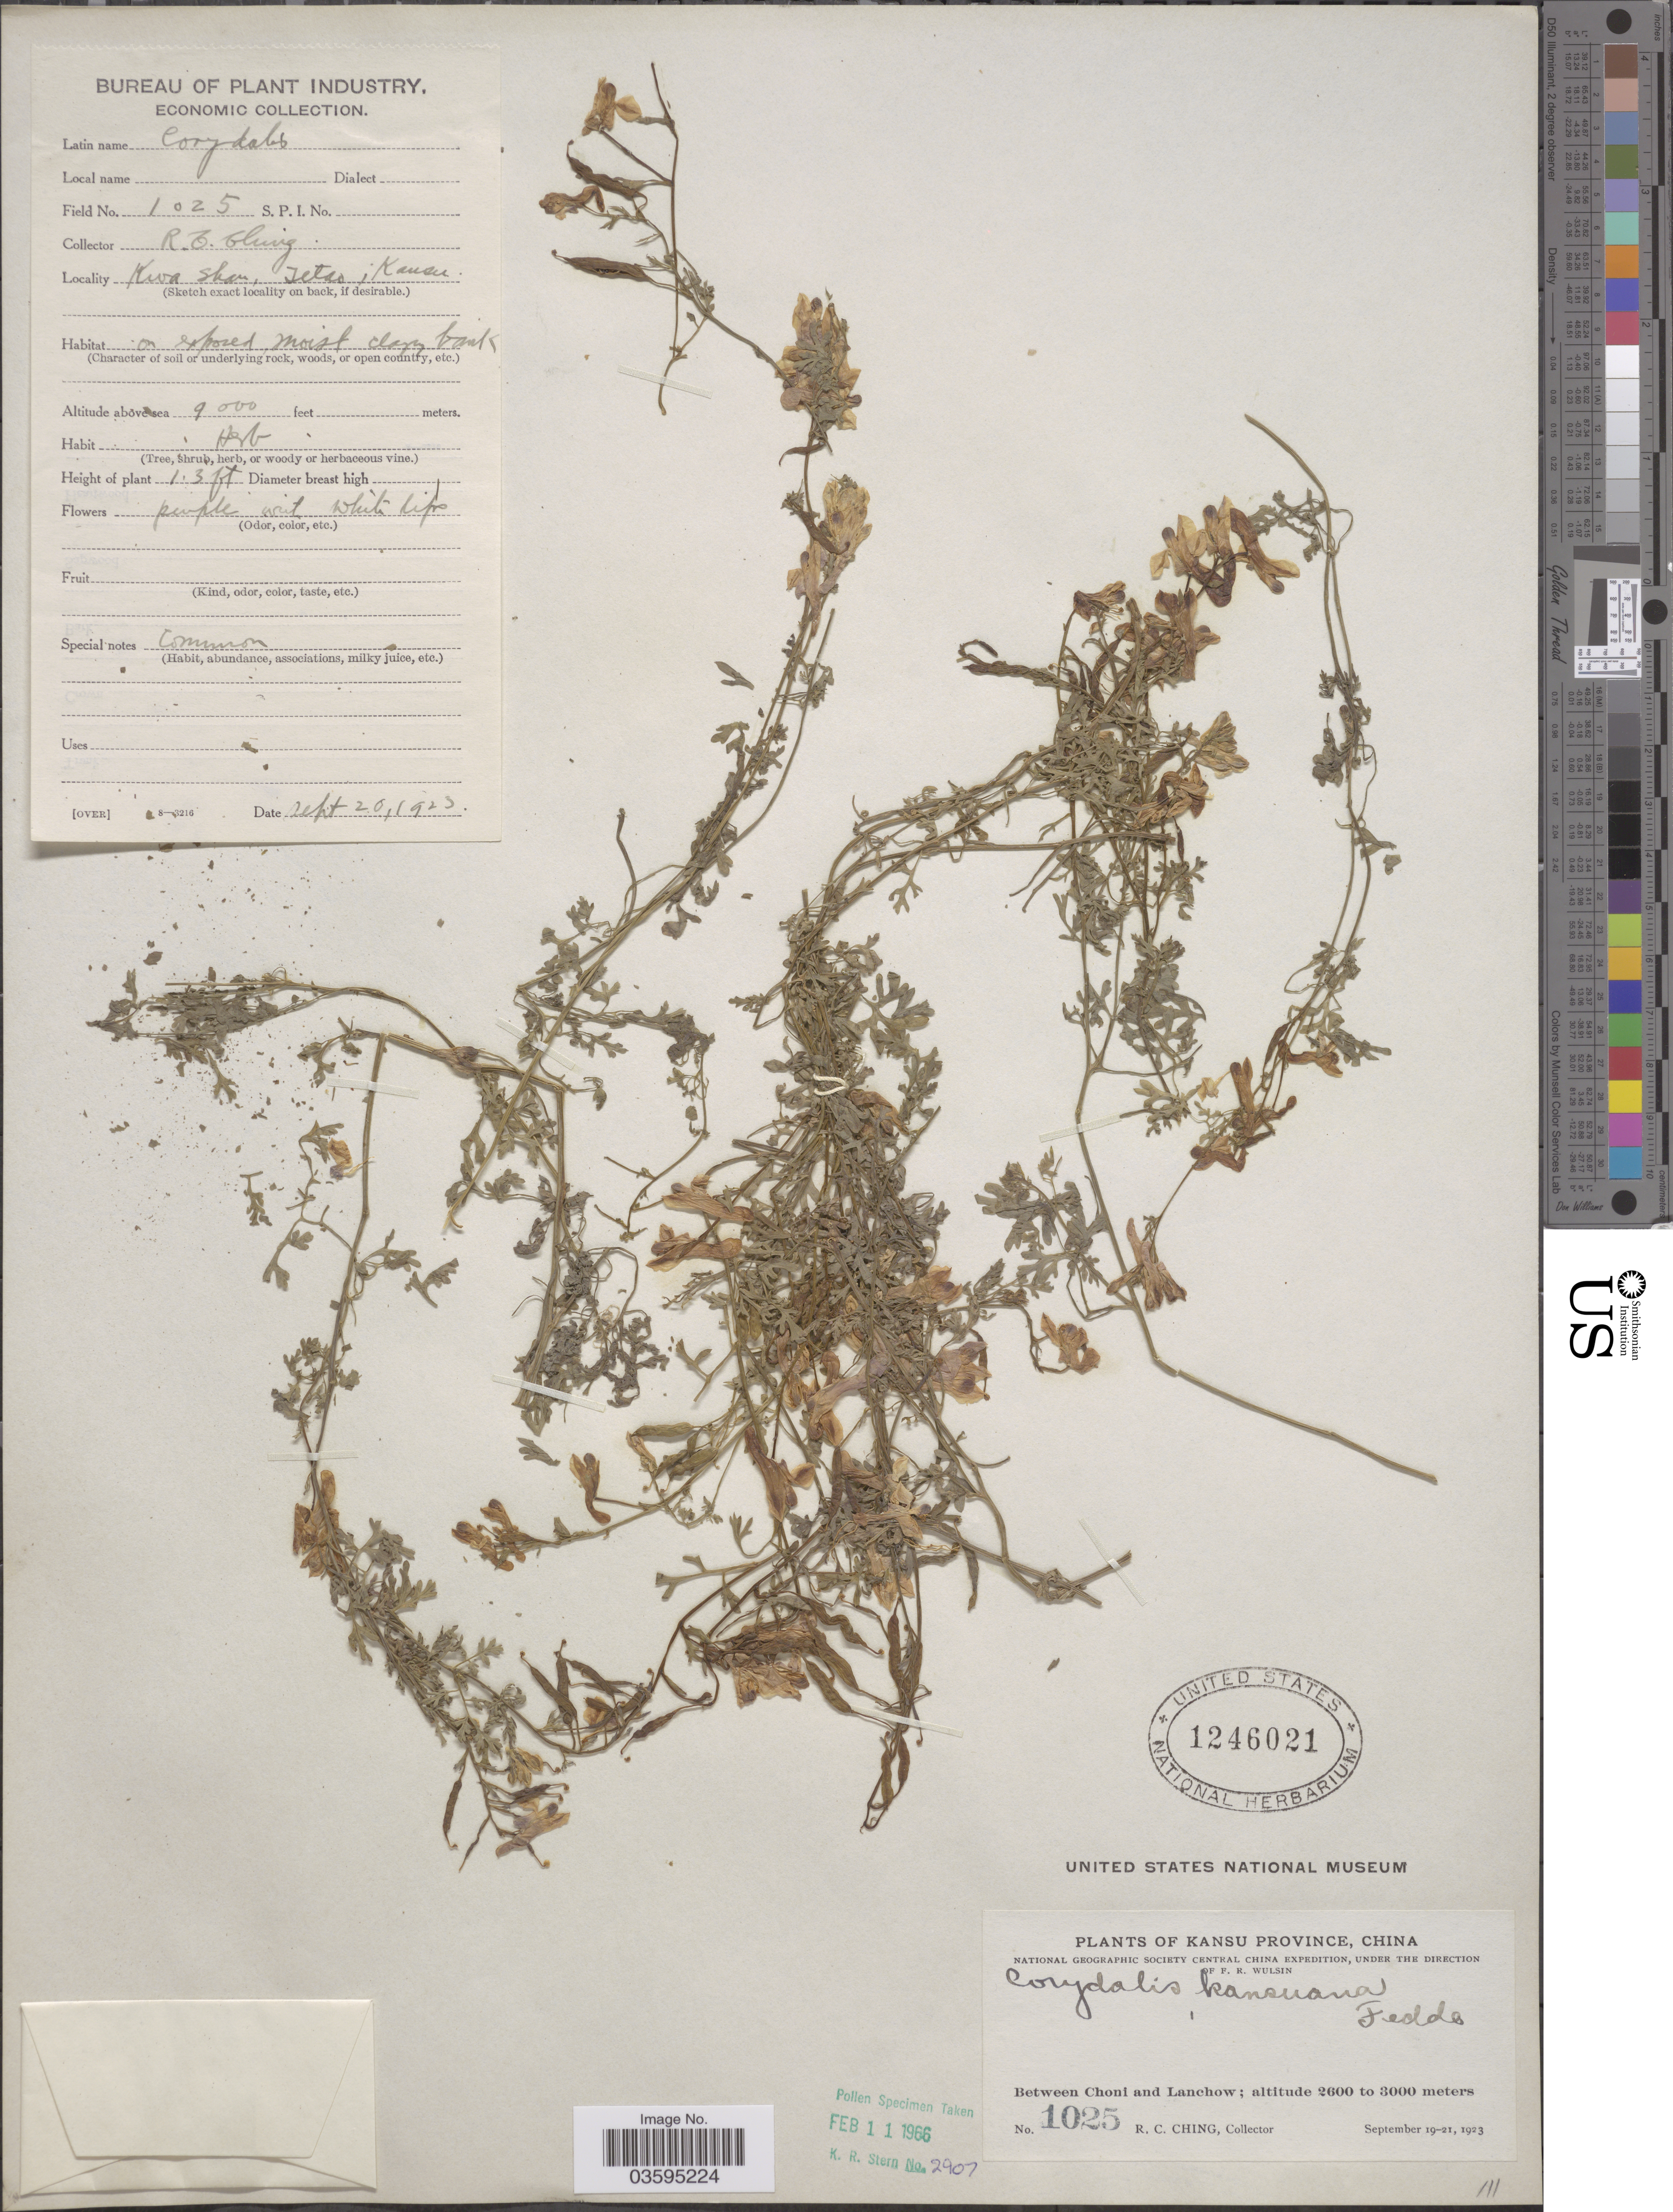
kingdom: Plantae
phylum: Tracheophyta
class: Magnoliopsida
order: Ranunculales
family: Papaveraceae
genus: Corydalis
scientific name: Corydalis kansuana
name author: Fedde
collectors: R. C. Ching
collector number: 1025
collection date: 1923-09-26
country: China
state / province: Gansu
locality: Kiva Shan, Tetao [interpreted]; Kansu. Kansu Province. Between Choni and Lanchow.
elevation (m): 2743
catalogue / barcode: US 1246021